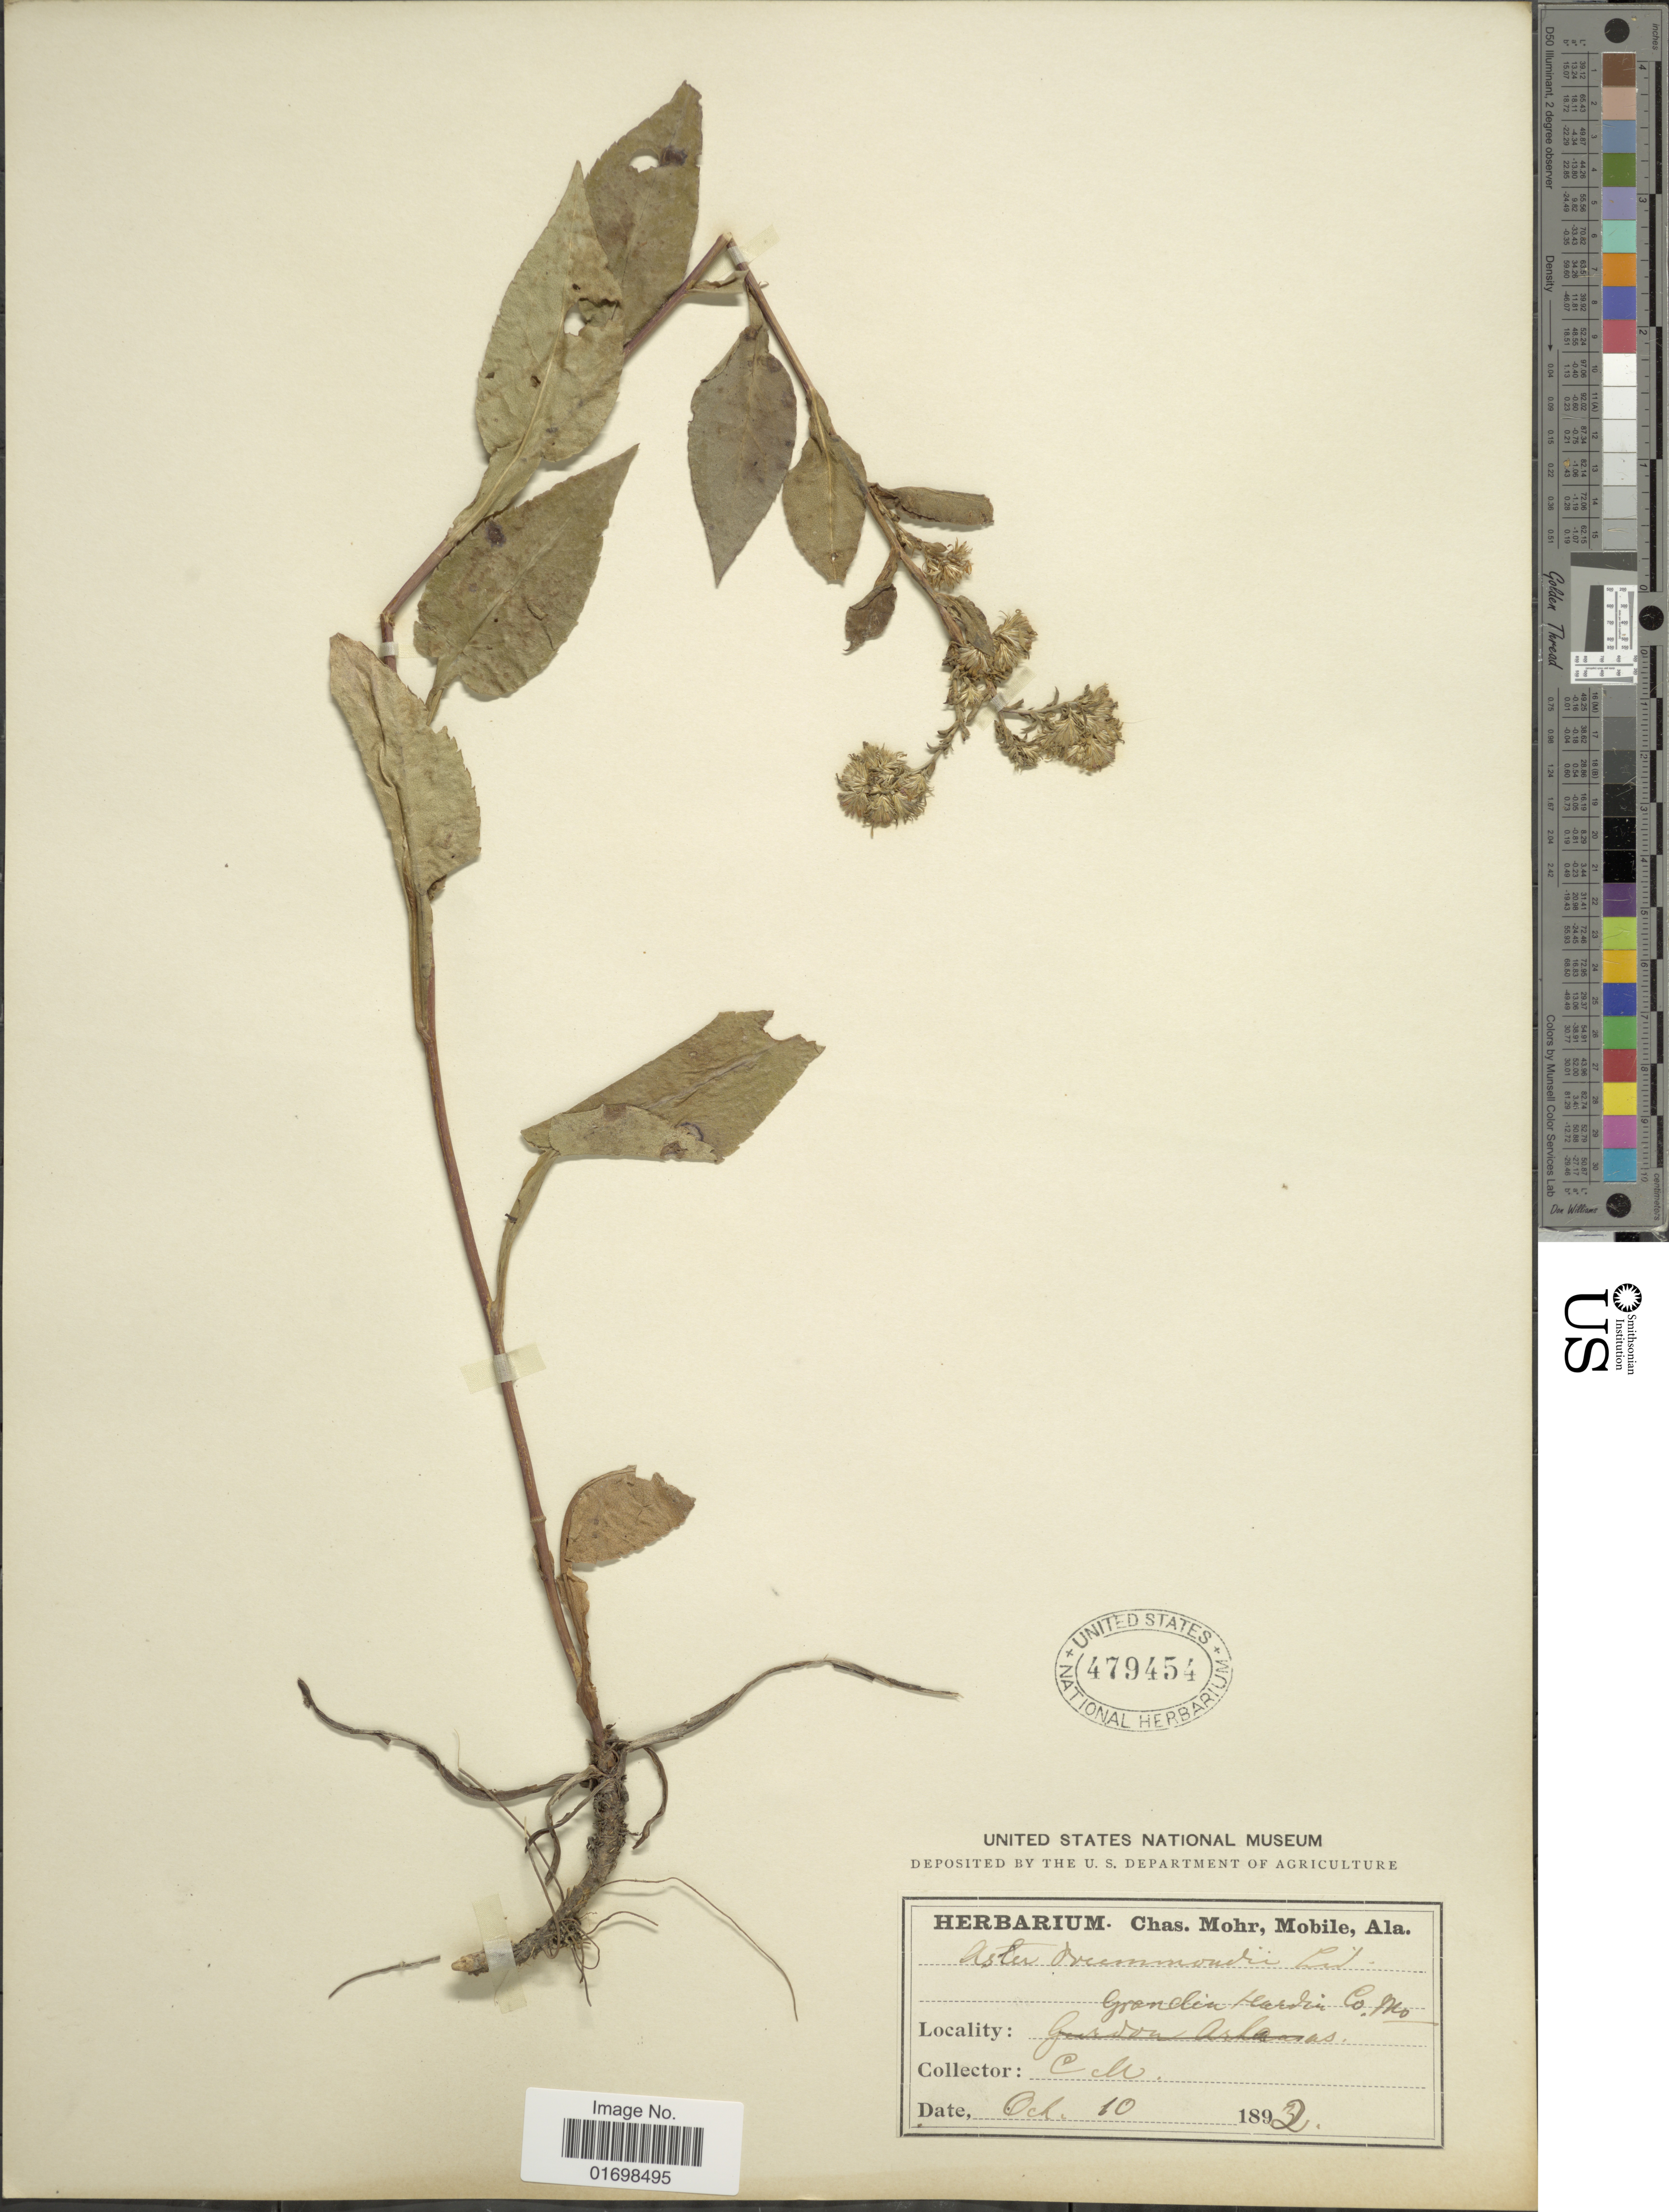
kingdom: Plantae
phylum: Tracheophyta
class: Magnoliopsida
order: Asterales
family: Asteraceae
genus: Symphyotrichum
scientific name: Symphyotrichum drummondii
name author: (Lindl.) G.L. Nesom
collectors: C. T. Mohr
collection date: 1892-10-10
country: United States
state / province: Missouri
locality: Grandin Hardin Co, Mo.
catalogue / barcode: US 479454